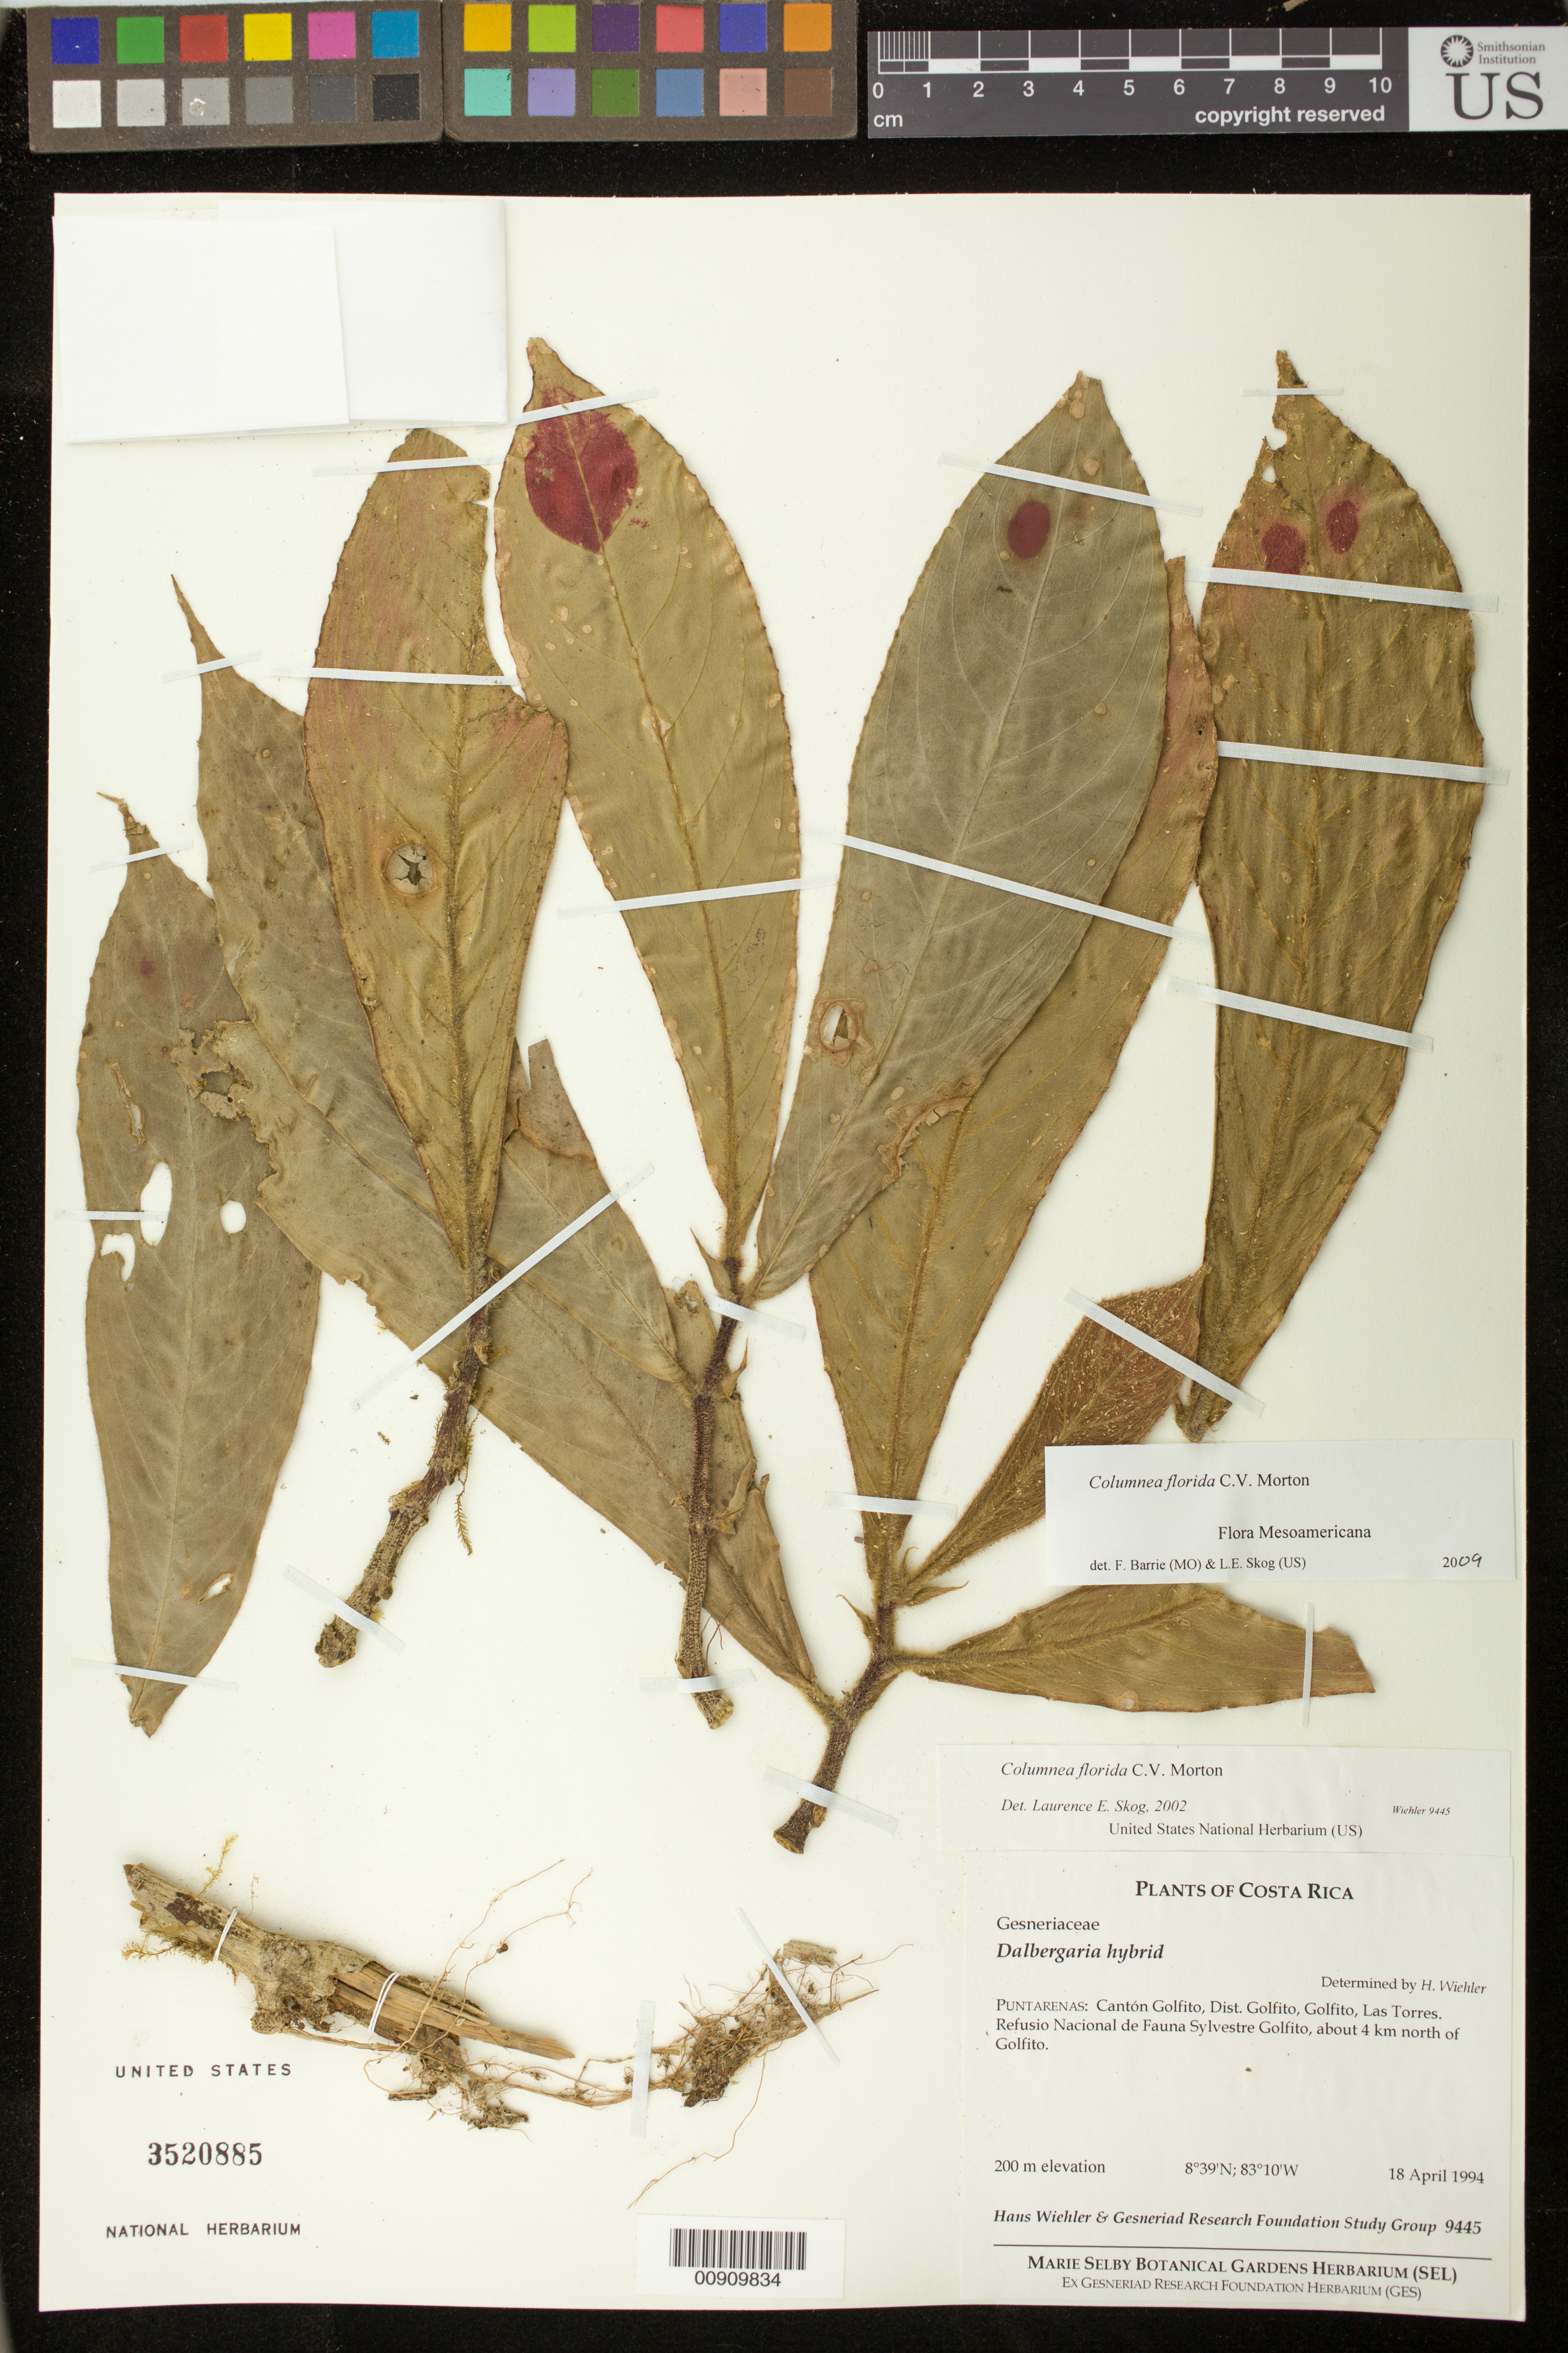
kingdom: Plantae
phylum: Tracheophyta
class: Magnoliopsida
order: Lamiales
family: Gesneriaceae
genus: Columnea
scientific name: Columnea florida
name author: C.V. Morton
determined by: Skog, Laurence E.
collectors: H. J. Wiehler & Gesneriad Research Foundation Study Group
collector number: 9445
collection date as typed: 18 Apr 1994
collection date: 1994-04-18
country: Costa Rica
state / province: Puntarenas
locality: Cantón Golfito, Dist. Golfito, Golfito, Las Torres. Refusio Nacional de Fauna Sylvestre Golfito, about 4 km north of Golfito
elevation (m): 200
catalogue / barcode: US 3520885